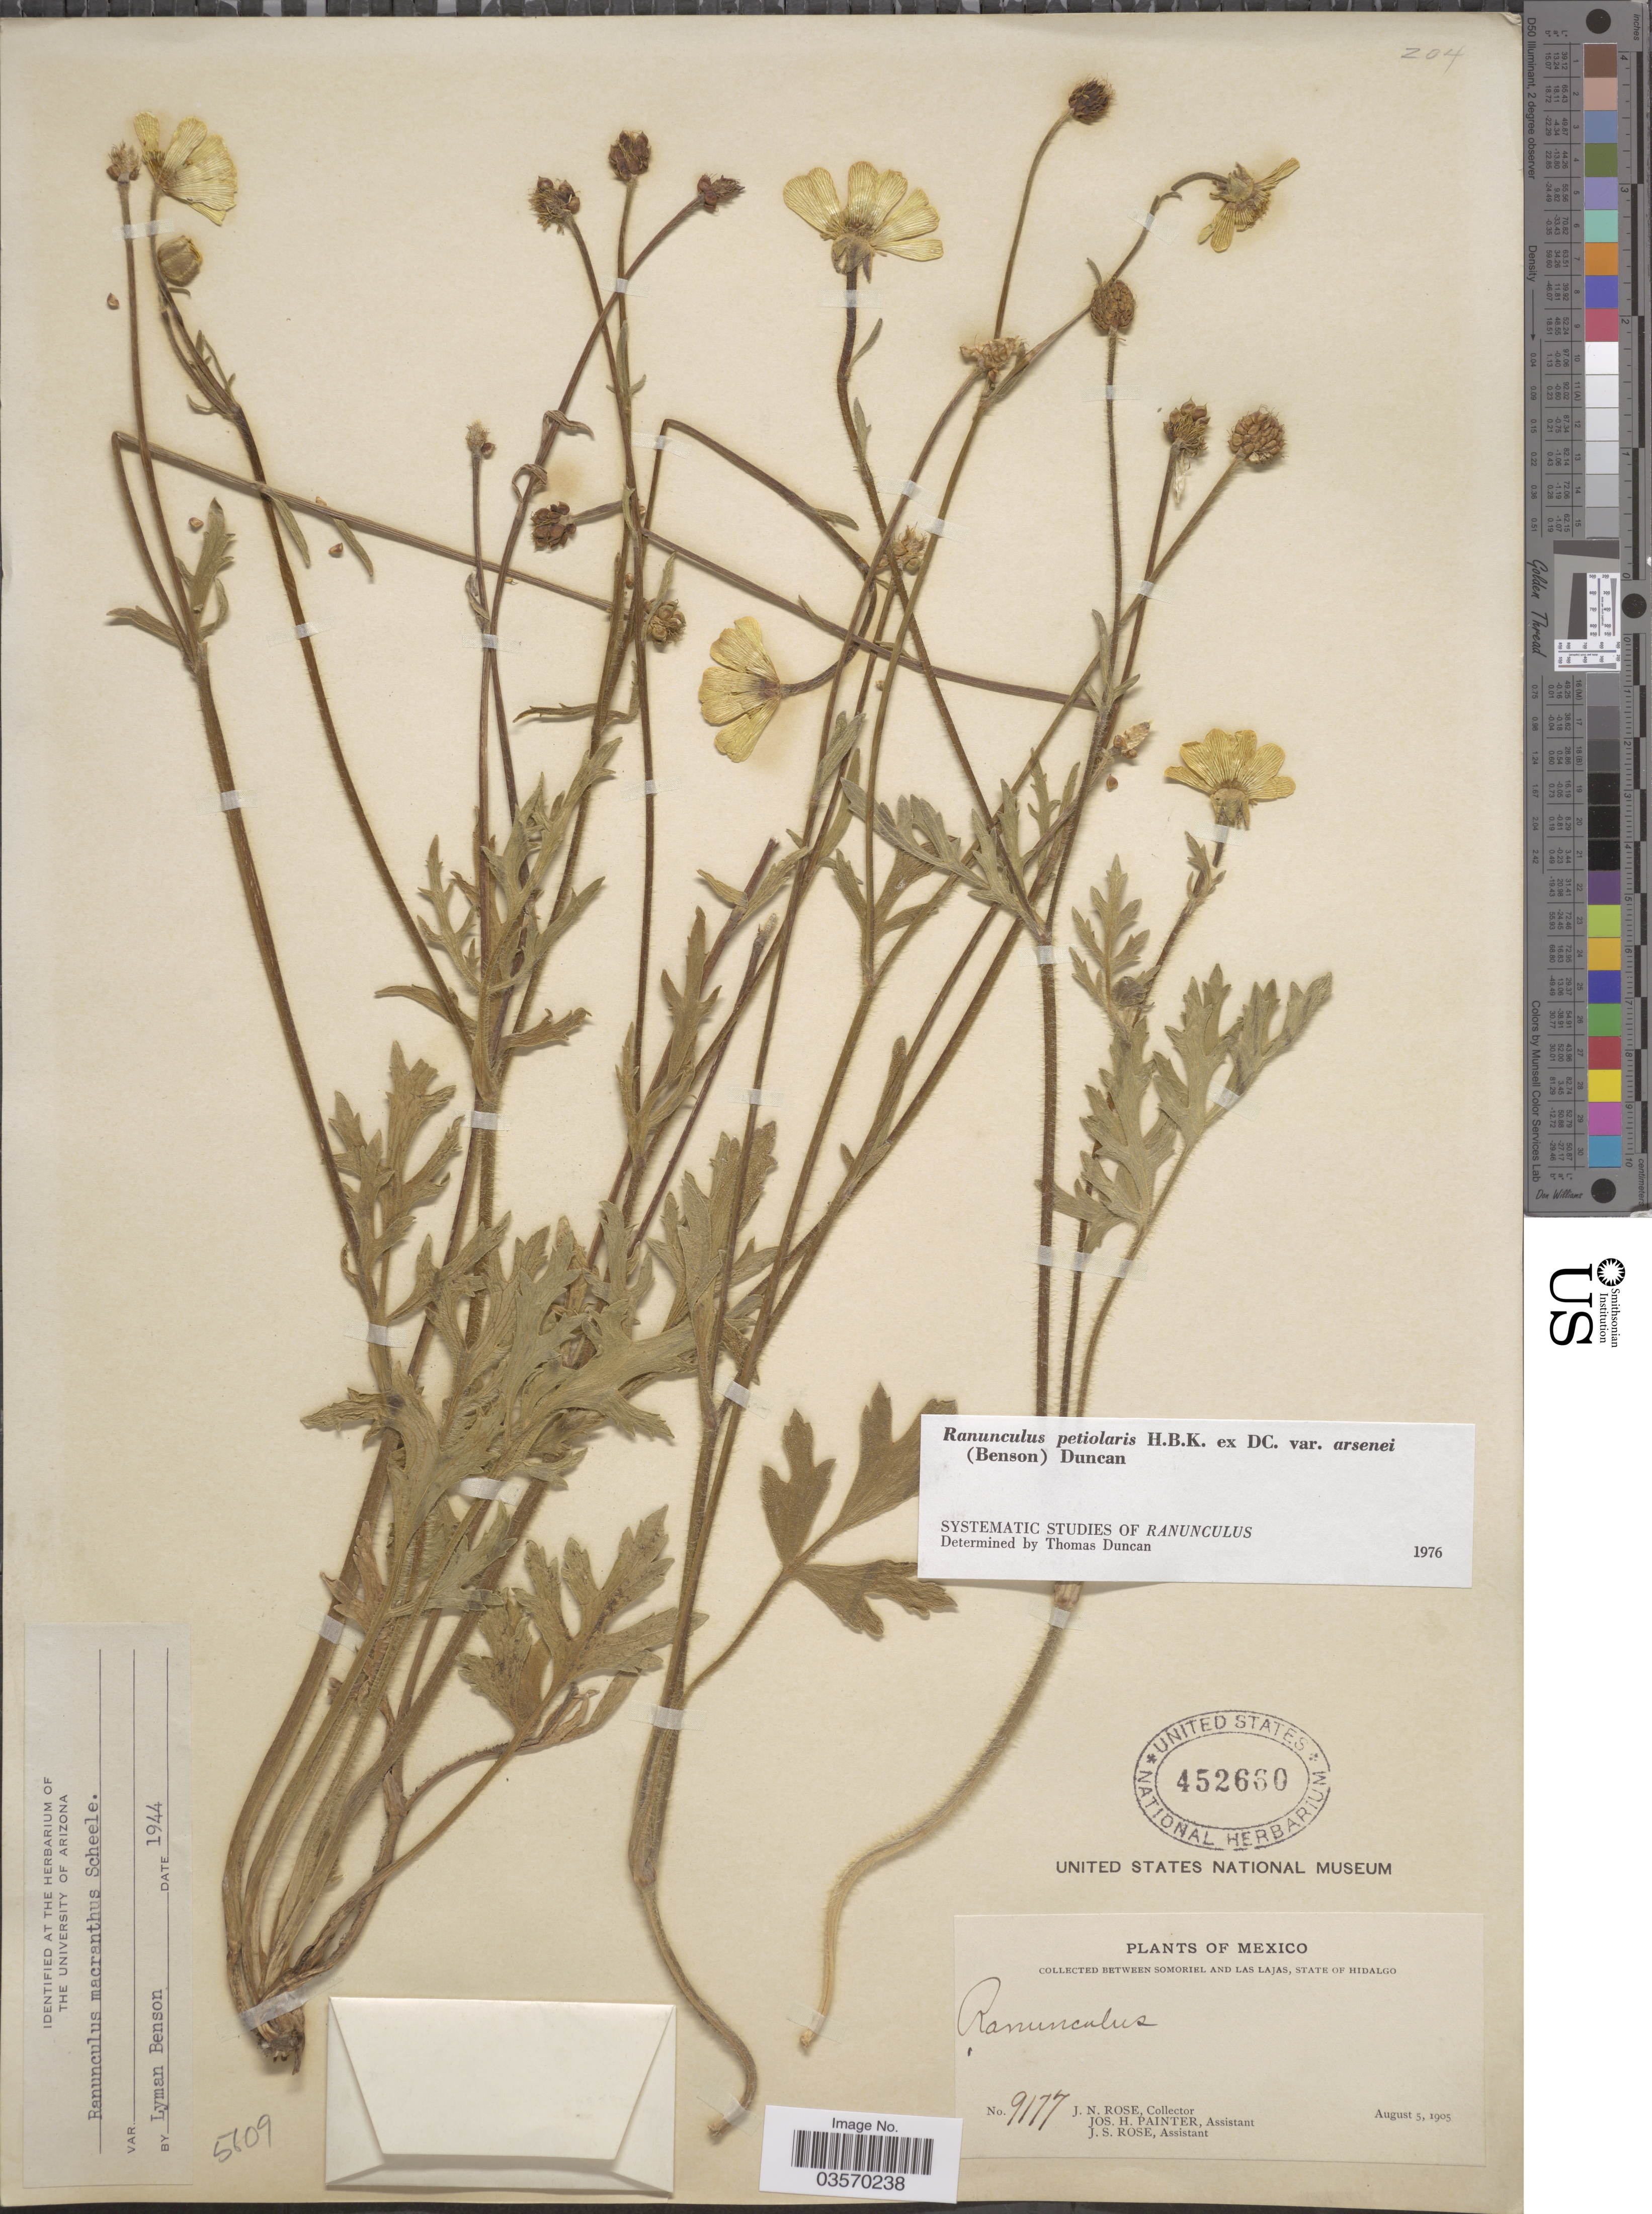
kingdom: Plantae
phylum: Tracheophyta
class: Magnoliopsida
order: Ranunculales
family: Ranunculaceae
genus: Ranunculus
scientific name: Ranunculus petiolaris var. arsenei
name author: (L.D. Benson) Duncan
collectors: J. N. Rose, J. H. Painter & J. S. Rose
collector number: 9177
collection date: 1905-08-05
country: Mexico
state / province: Hidalgo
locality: Between Somoriel and Las Lajas.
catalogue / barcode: US 452660